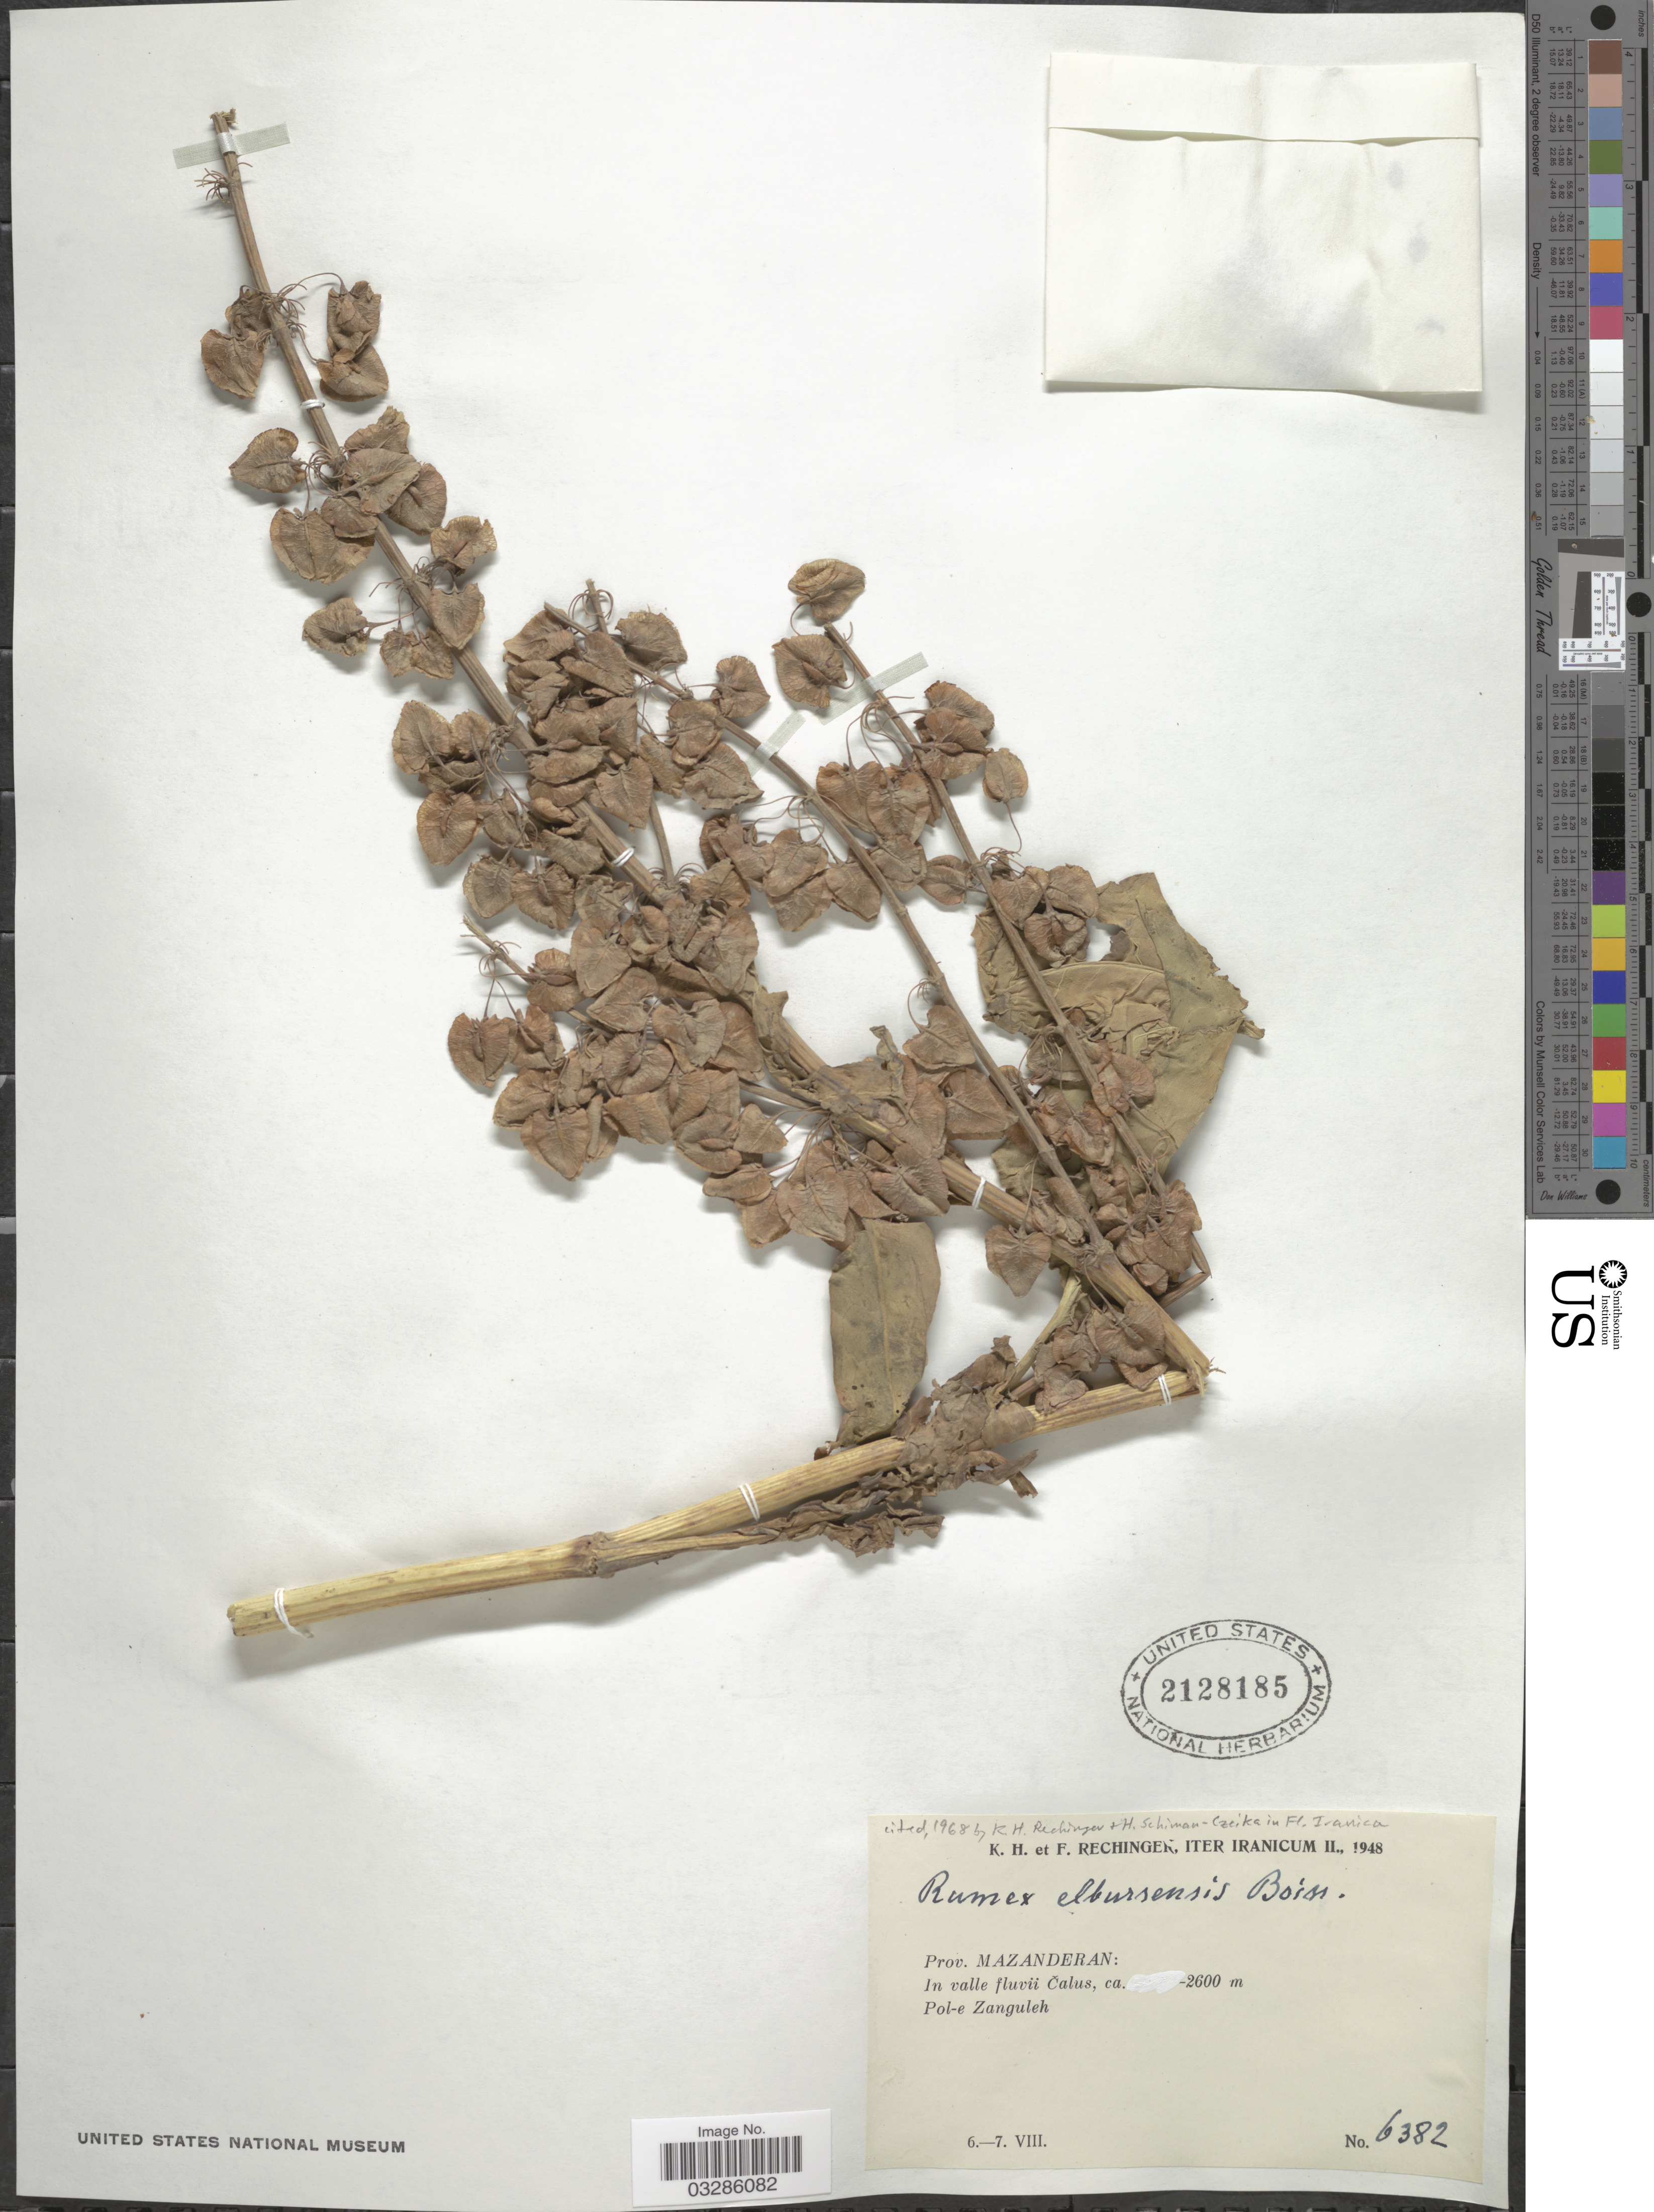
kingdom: Plantae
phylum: Tracheophyta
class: Magnoliopsida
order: Caryophyllales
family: Polygonaceae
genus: Rumex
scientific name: Rumex elbrusensis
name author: Boiss.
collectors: K. H. Rechinger & F. Rechinger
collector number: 6382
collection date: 1948-08-06/1948-08-07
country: Iran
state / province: Mazandaran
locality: Prov. Mazanderan: In valle fluvii Calus. Pol-e Zanguleh.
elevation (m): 2600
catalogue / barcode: US 2128185